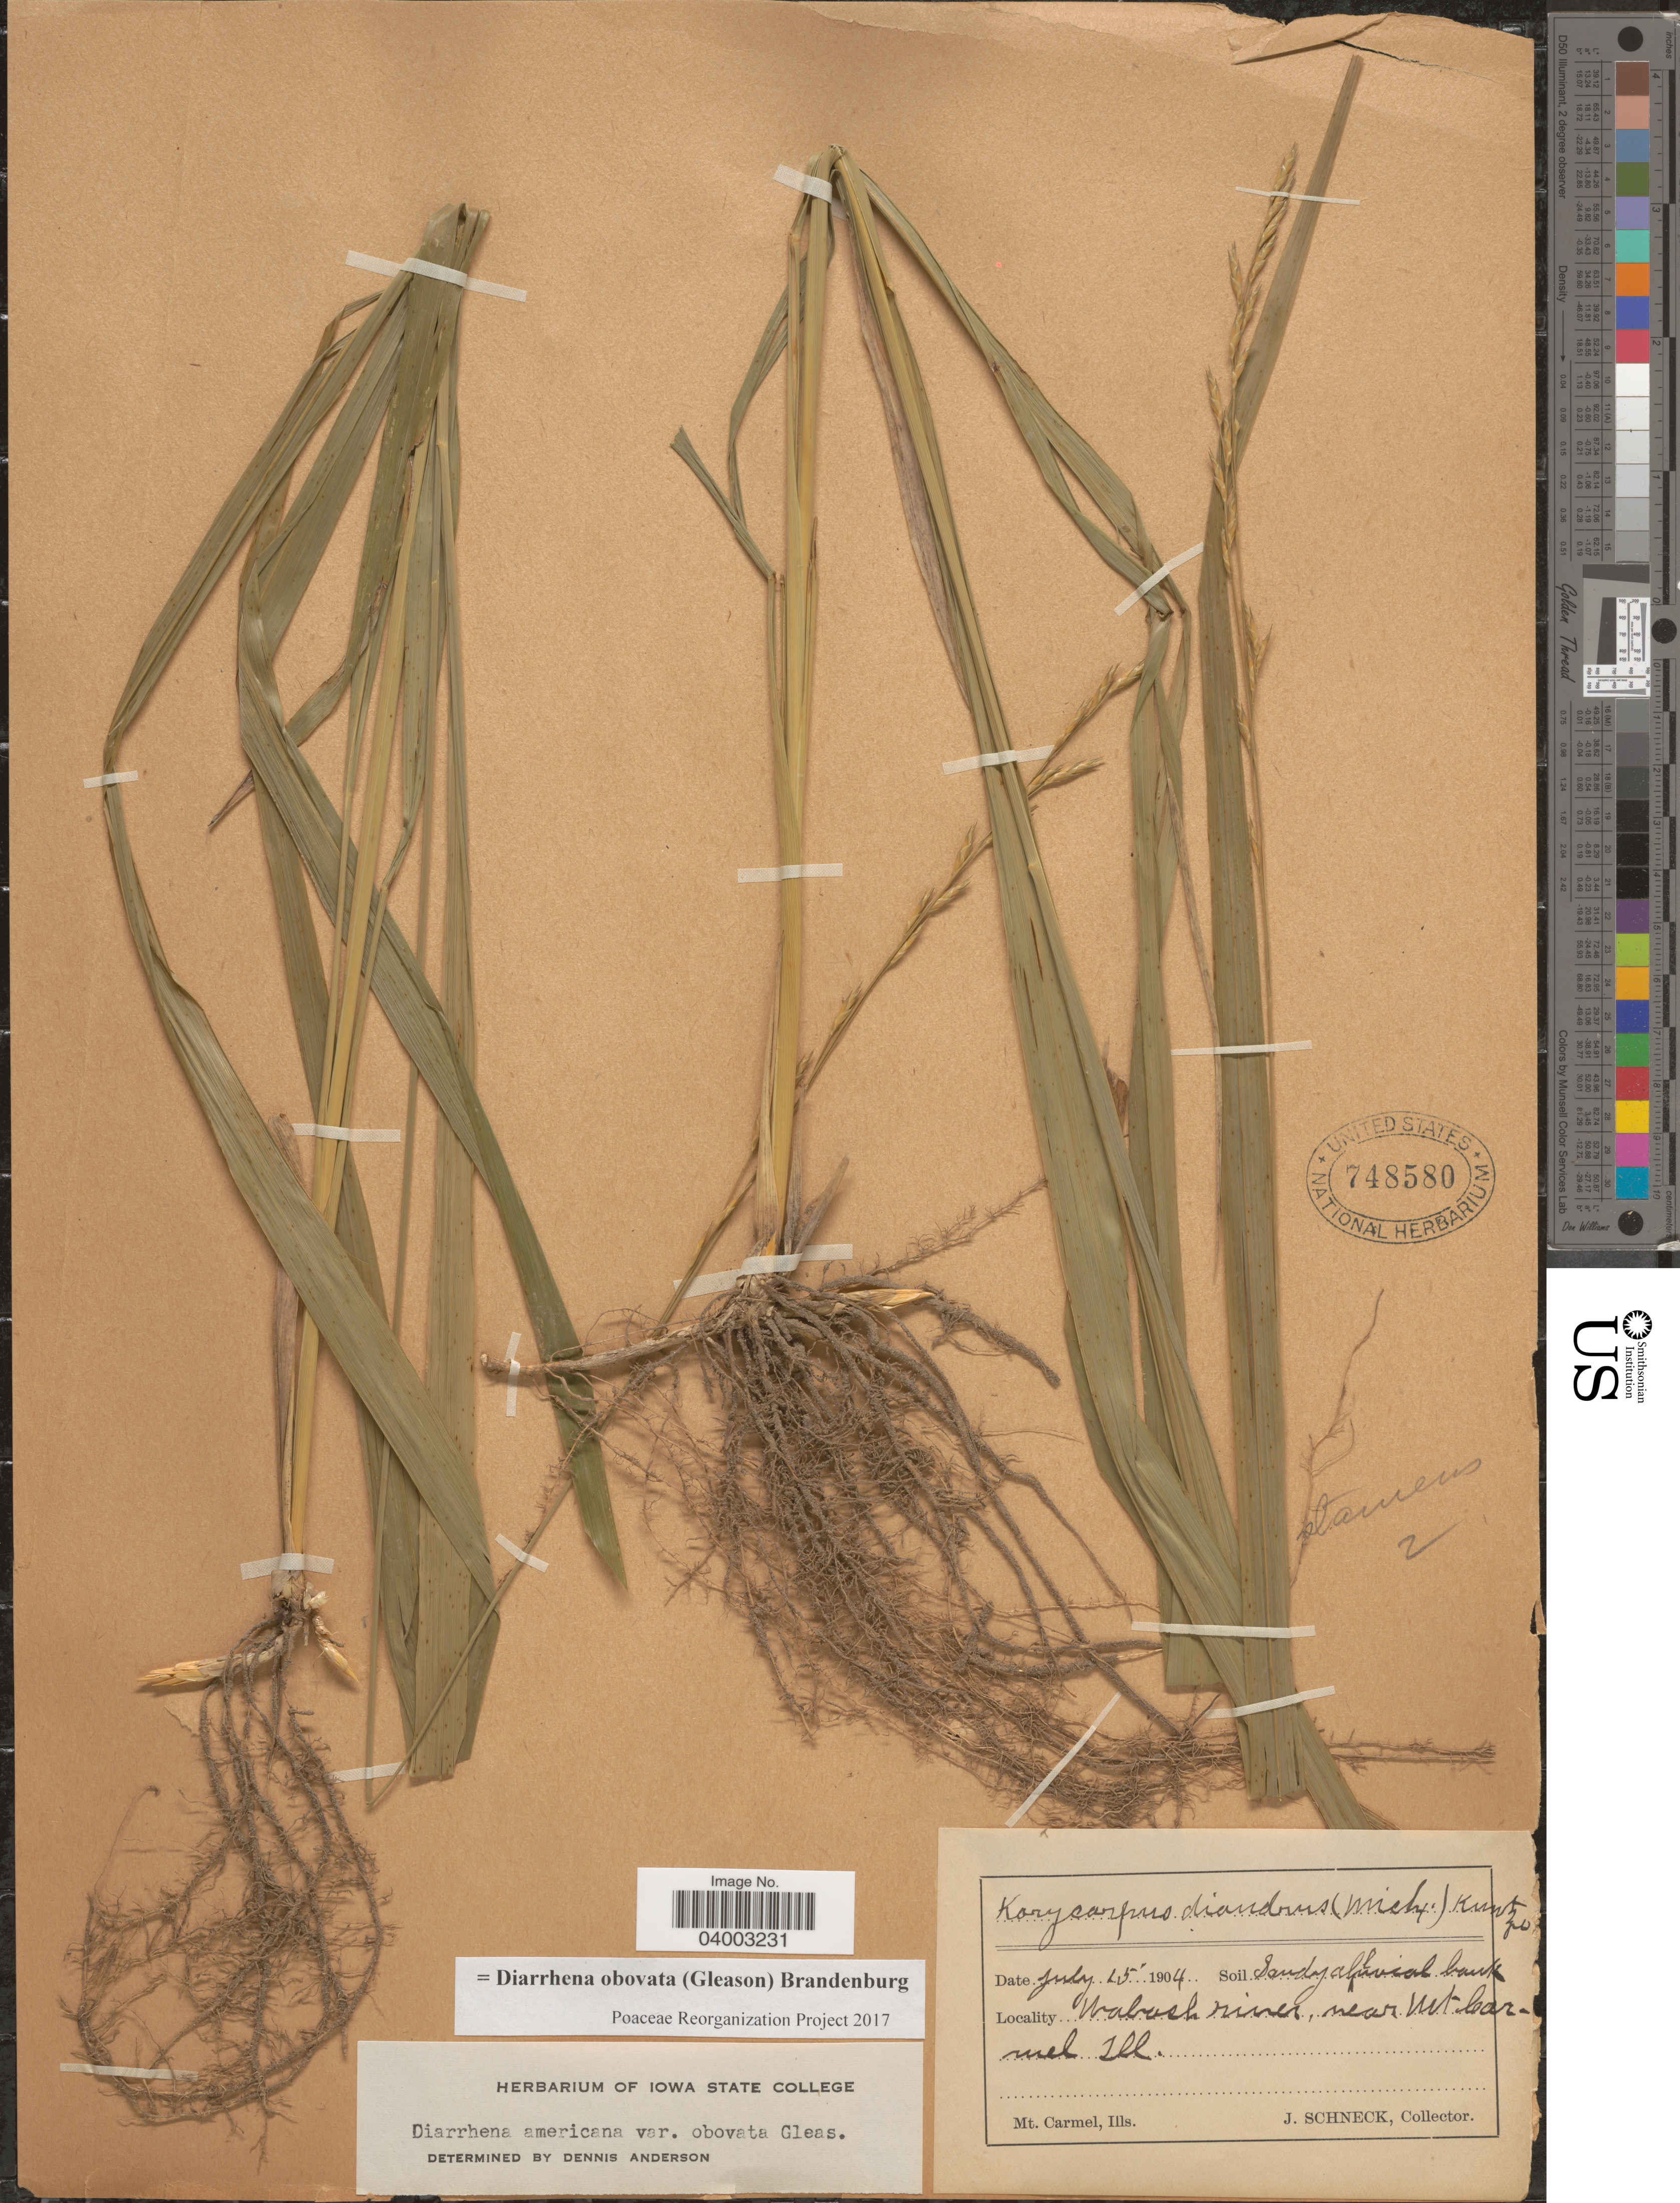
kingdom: Plantae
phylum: Tracheophyta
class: Liliopsida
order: Poales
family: Poaceae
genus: Diarrhena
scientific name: Diarrhena obovata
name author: (Gleason) Brandenburg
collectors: J. Schneck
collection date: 1904-07-15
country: United States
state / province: Illinois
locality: Wabush river, near Mt Carmel.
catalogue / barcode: US 748580